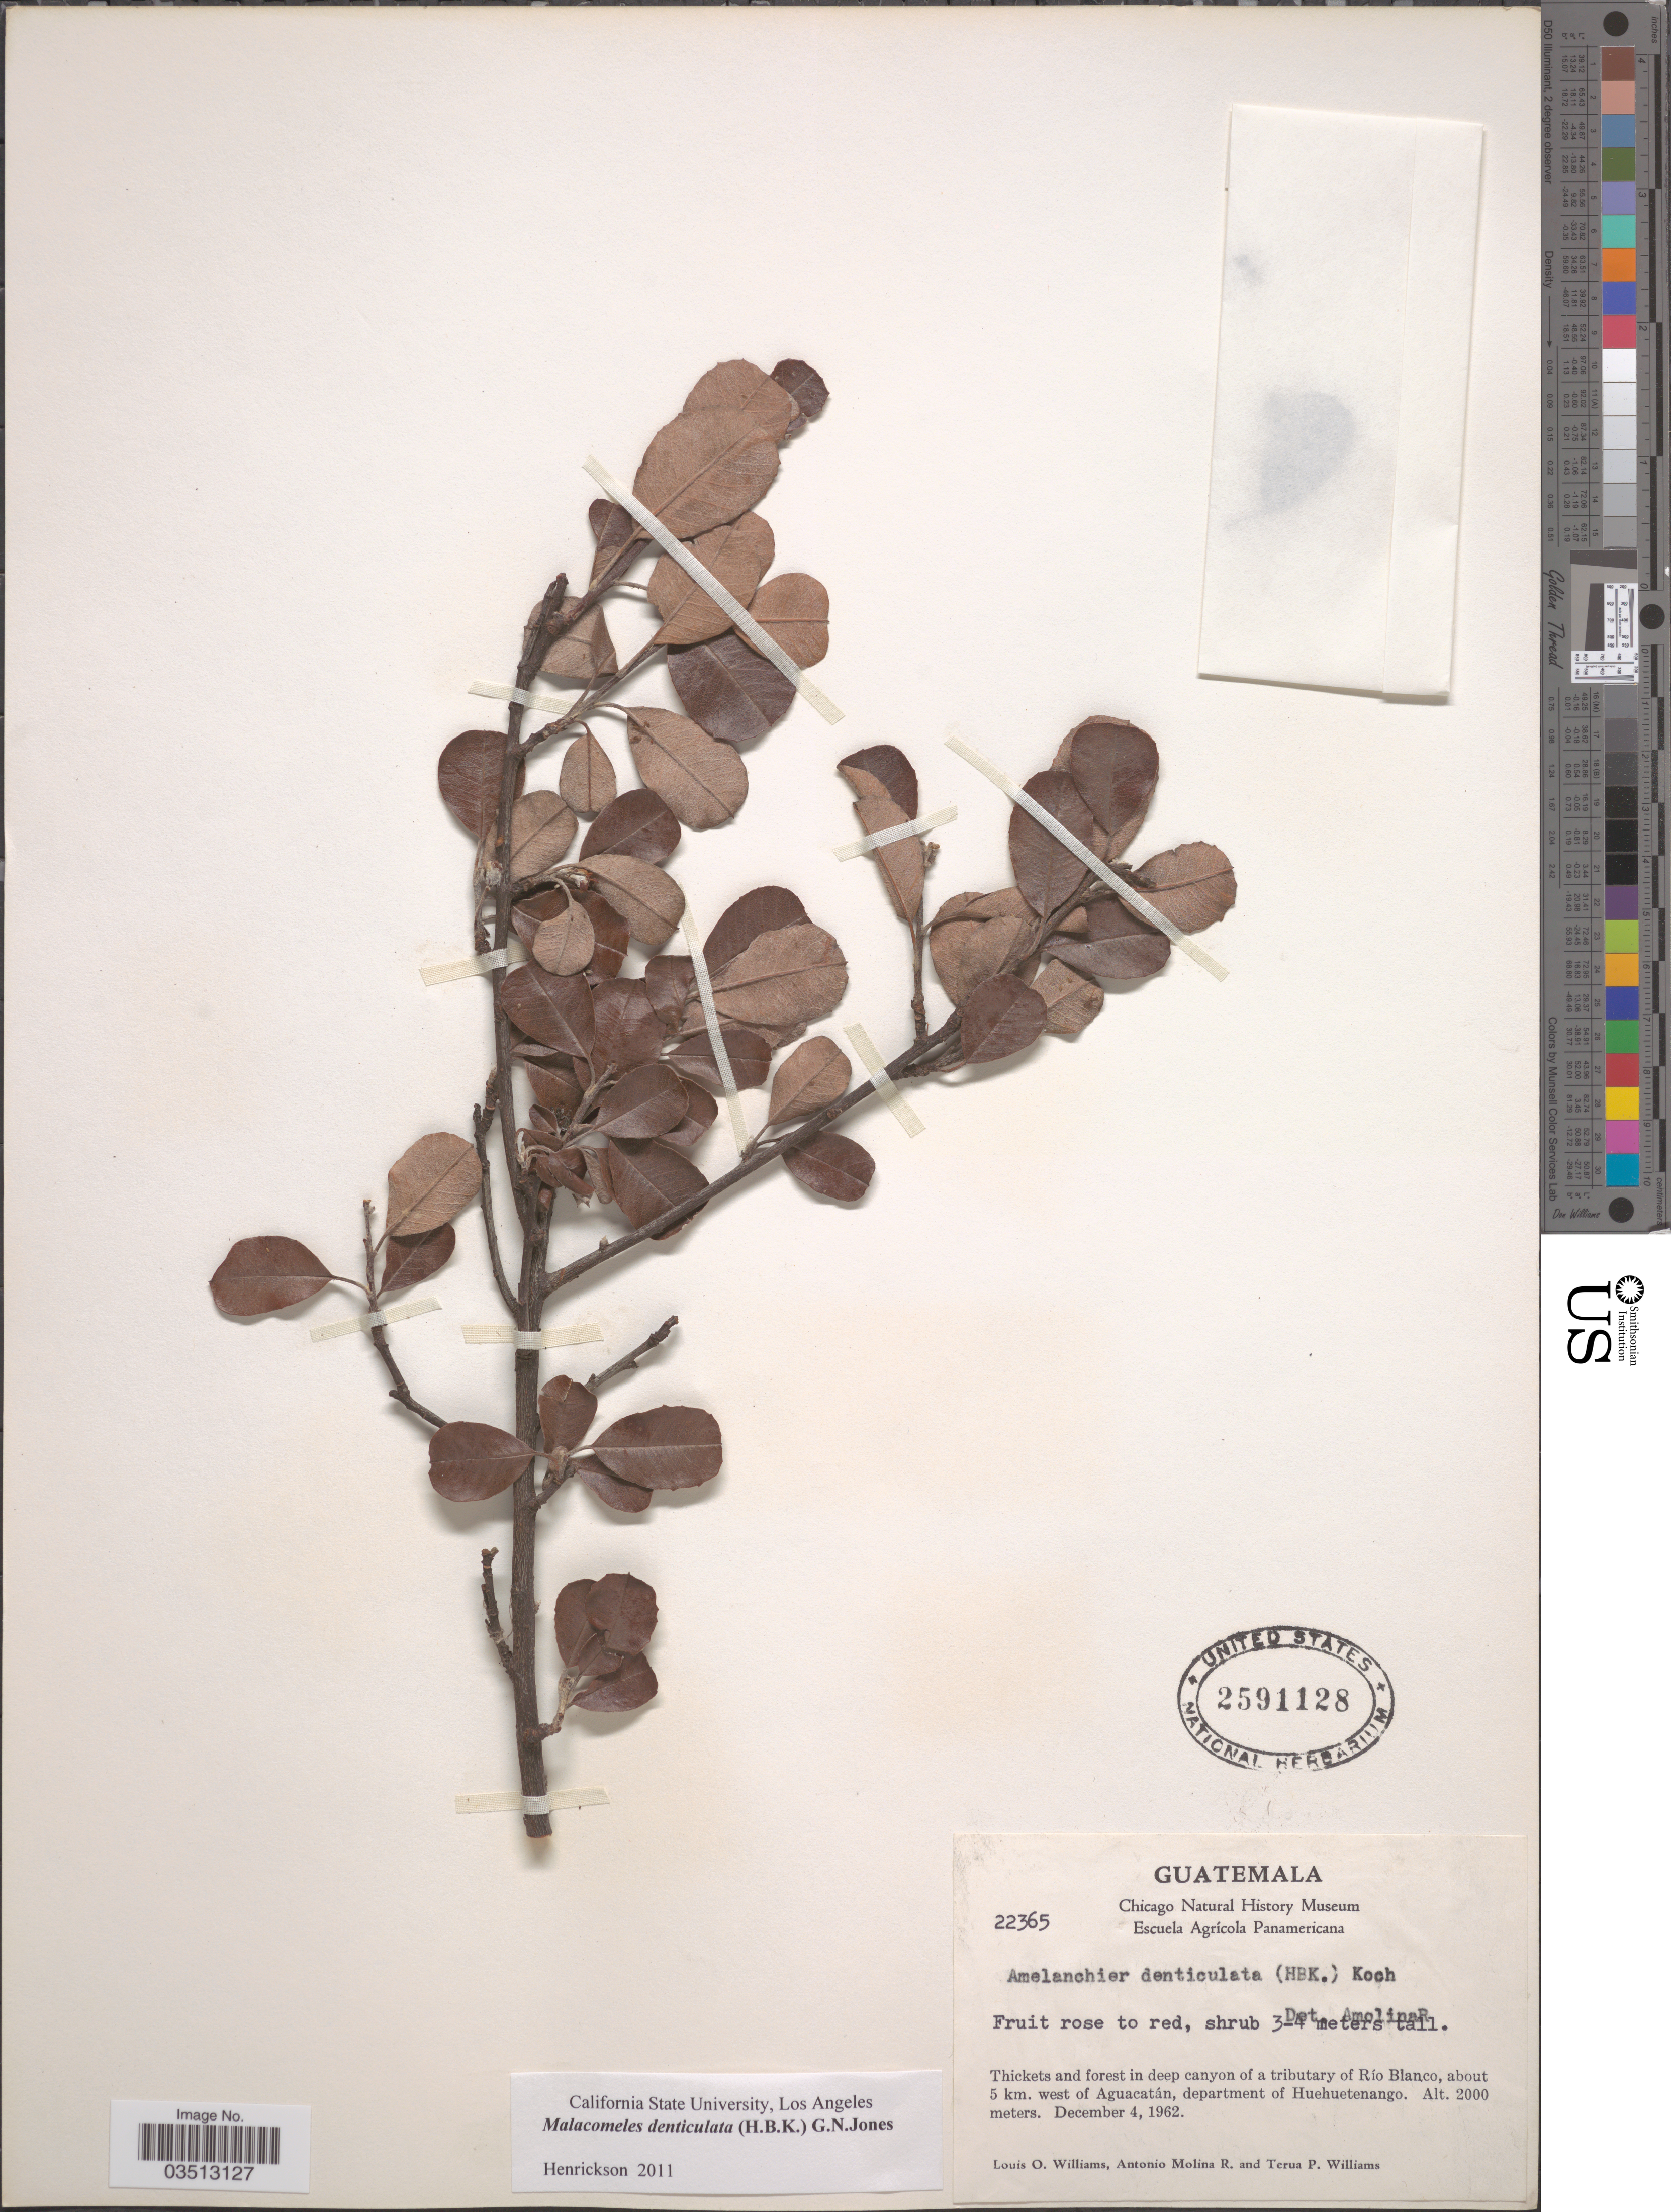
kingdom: Plantae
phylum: Tracheophyta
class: Magnoliopsida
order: Rosales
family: Rosaceae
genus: Malacomeles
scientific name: Malacomeles denticulata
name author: (Kunth) G.N. Jones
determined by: Henrickson, J.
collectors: L. O. Williams, A. Molina R. & T. Williams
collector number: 22365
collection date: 1962-12-04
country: Guatemala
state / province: Huehuetenango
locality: Canyon of a tributary of Río Blanco, about 5 km. west of Aguacatán, department of Huehuetenango.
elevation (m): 2000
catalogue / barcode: US 2591128